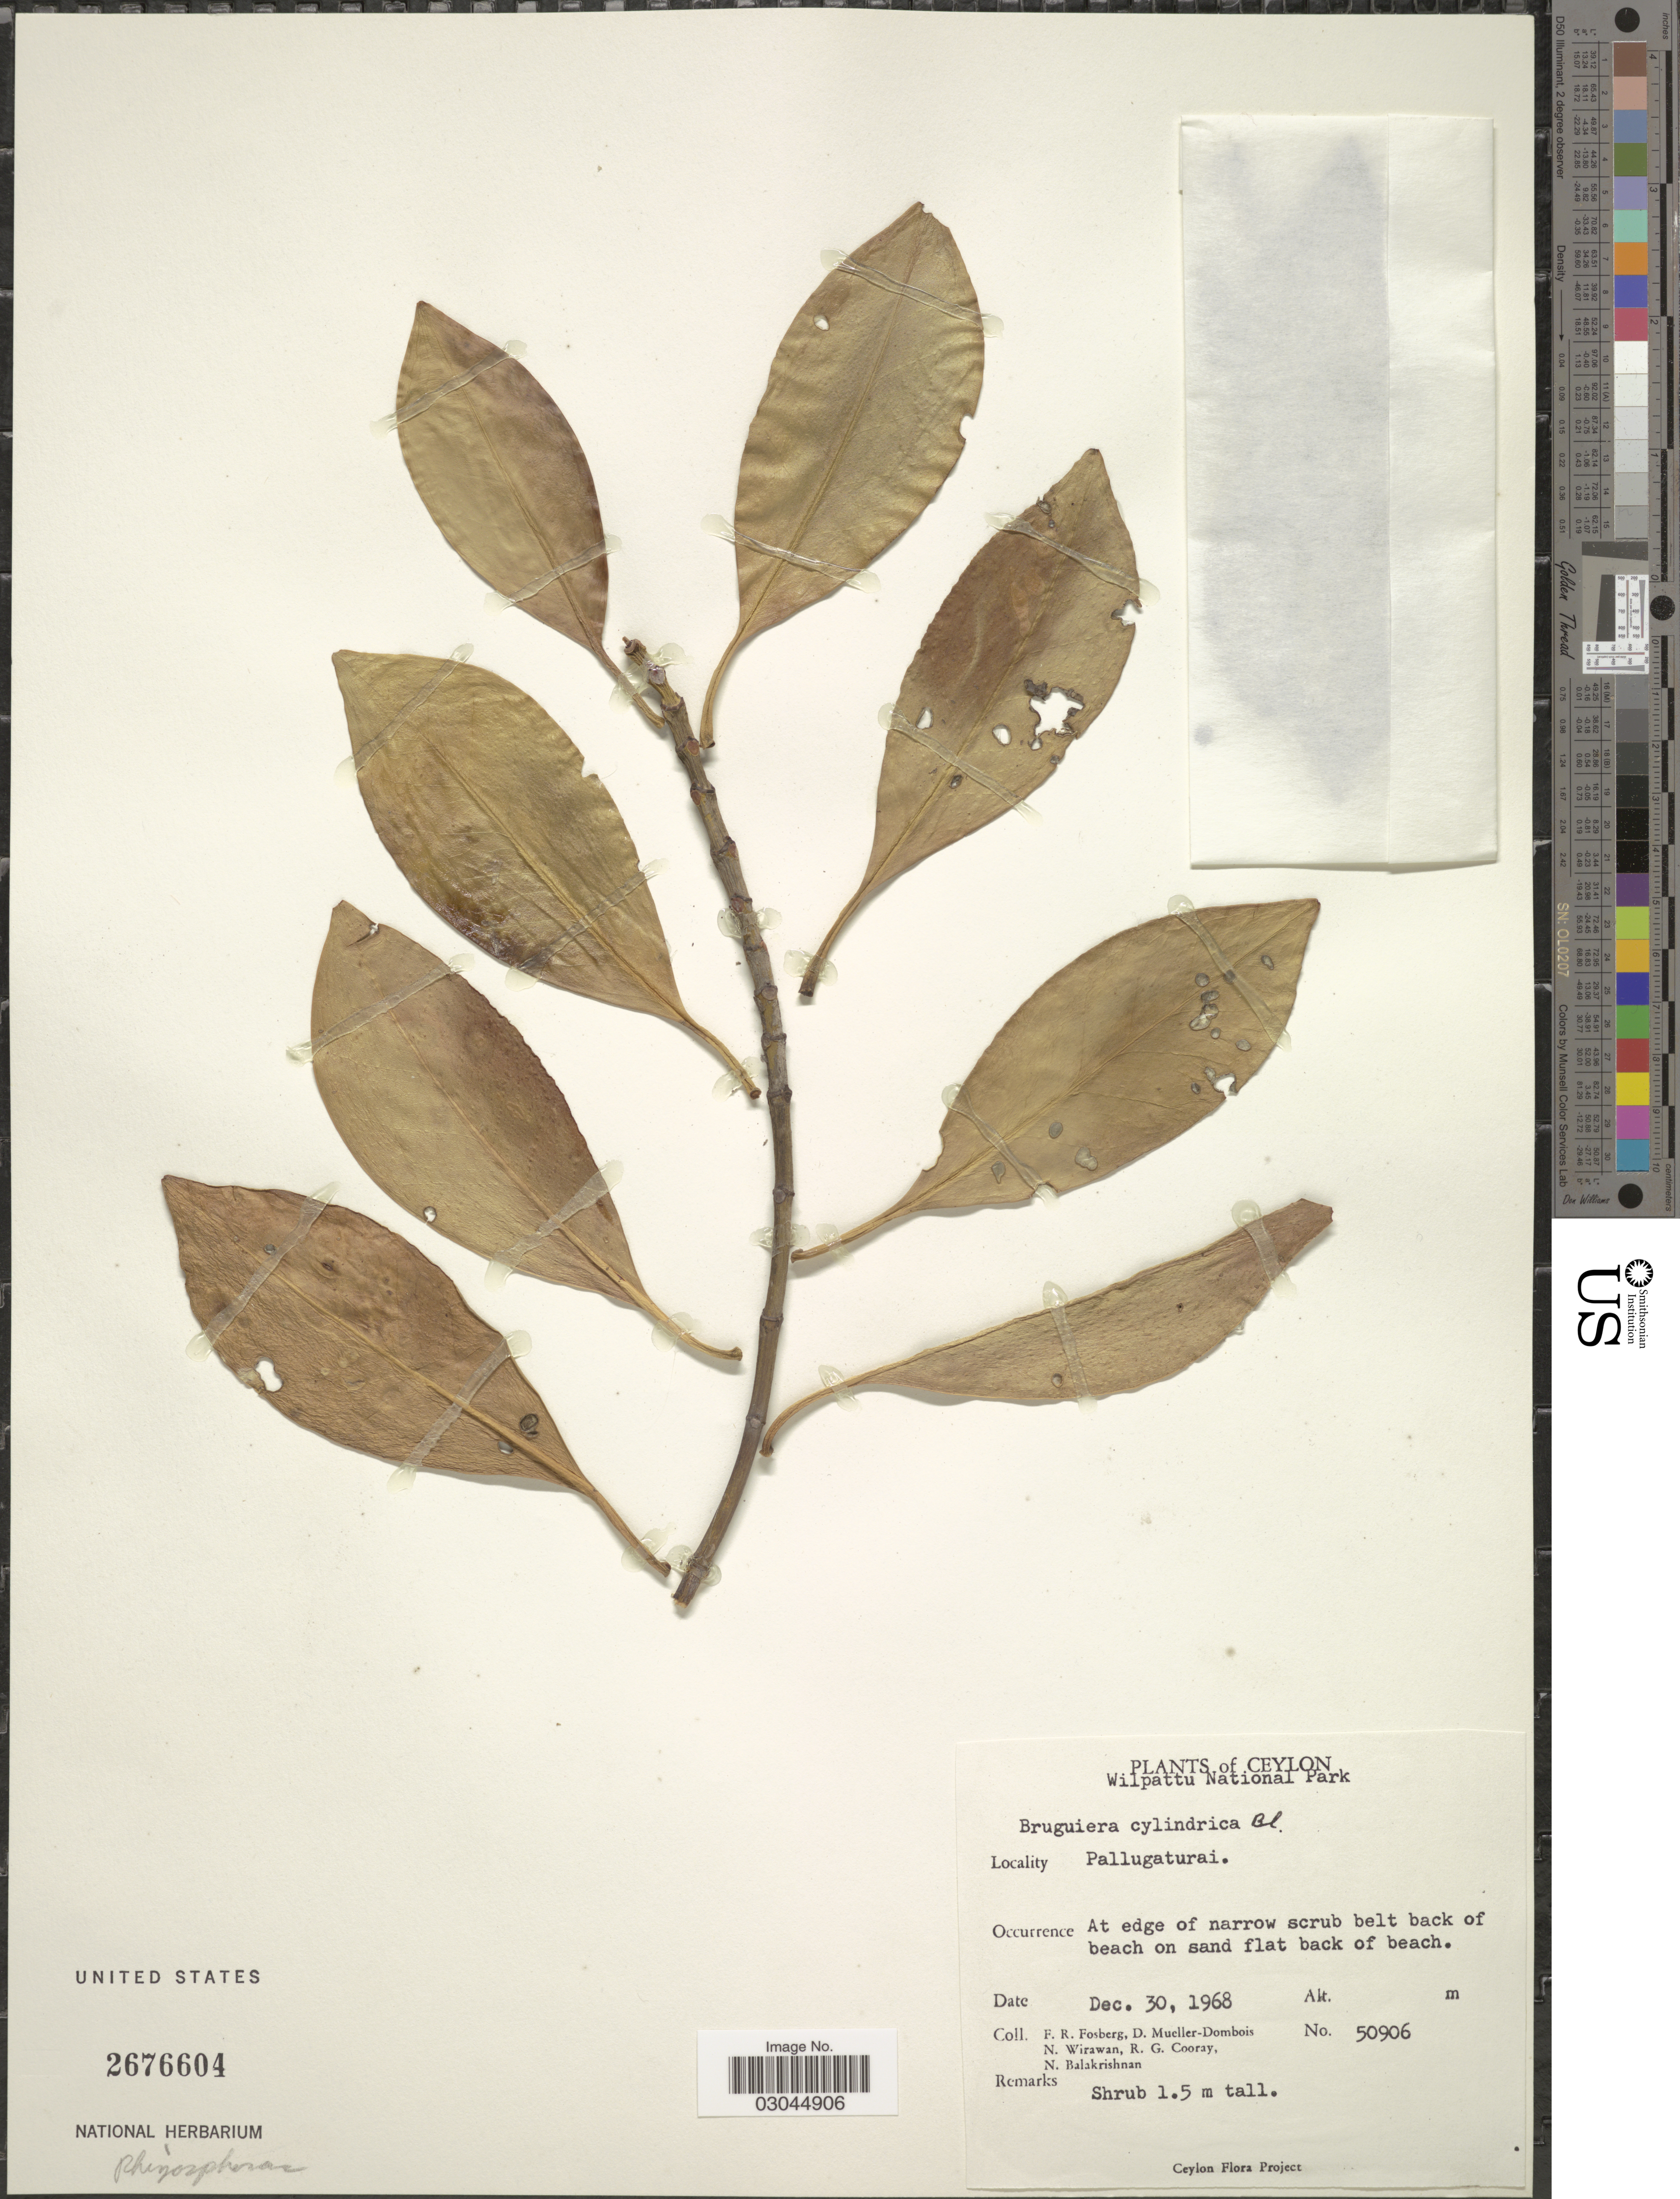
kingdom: Plantae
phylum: Tracheophyta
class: Magnoliopsida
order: Malpighiales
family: Rhizophoraceae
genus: Bruguiera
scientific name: Bruguiera cylindrica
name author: (L.) Blume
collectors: F. R. Fosberg, D. Mueller-Dombois, N. Wirawan, R. Cooray & N. Balakrishnan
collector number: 50906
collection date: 1967-12-30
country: Sri Lanka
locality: Ceylon, Wilpattu National Park, Pallugaturai.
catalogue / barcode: US 2676604